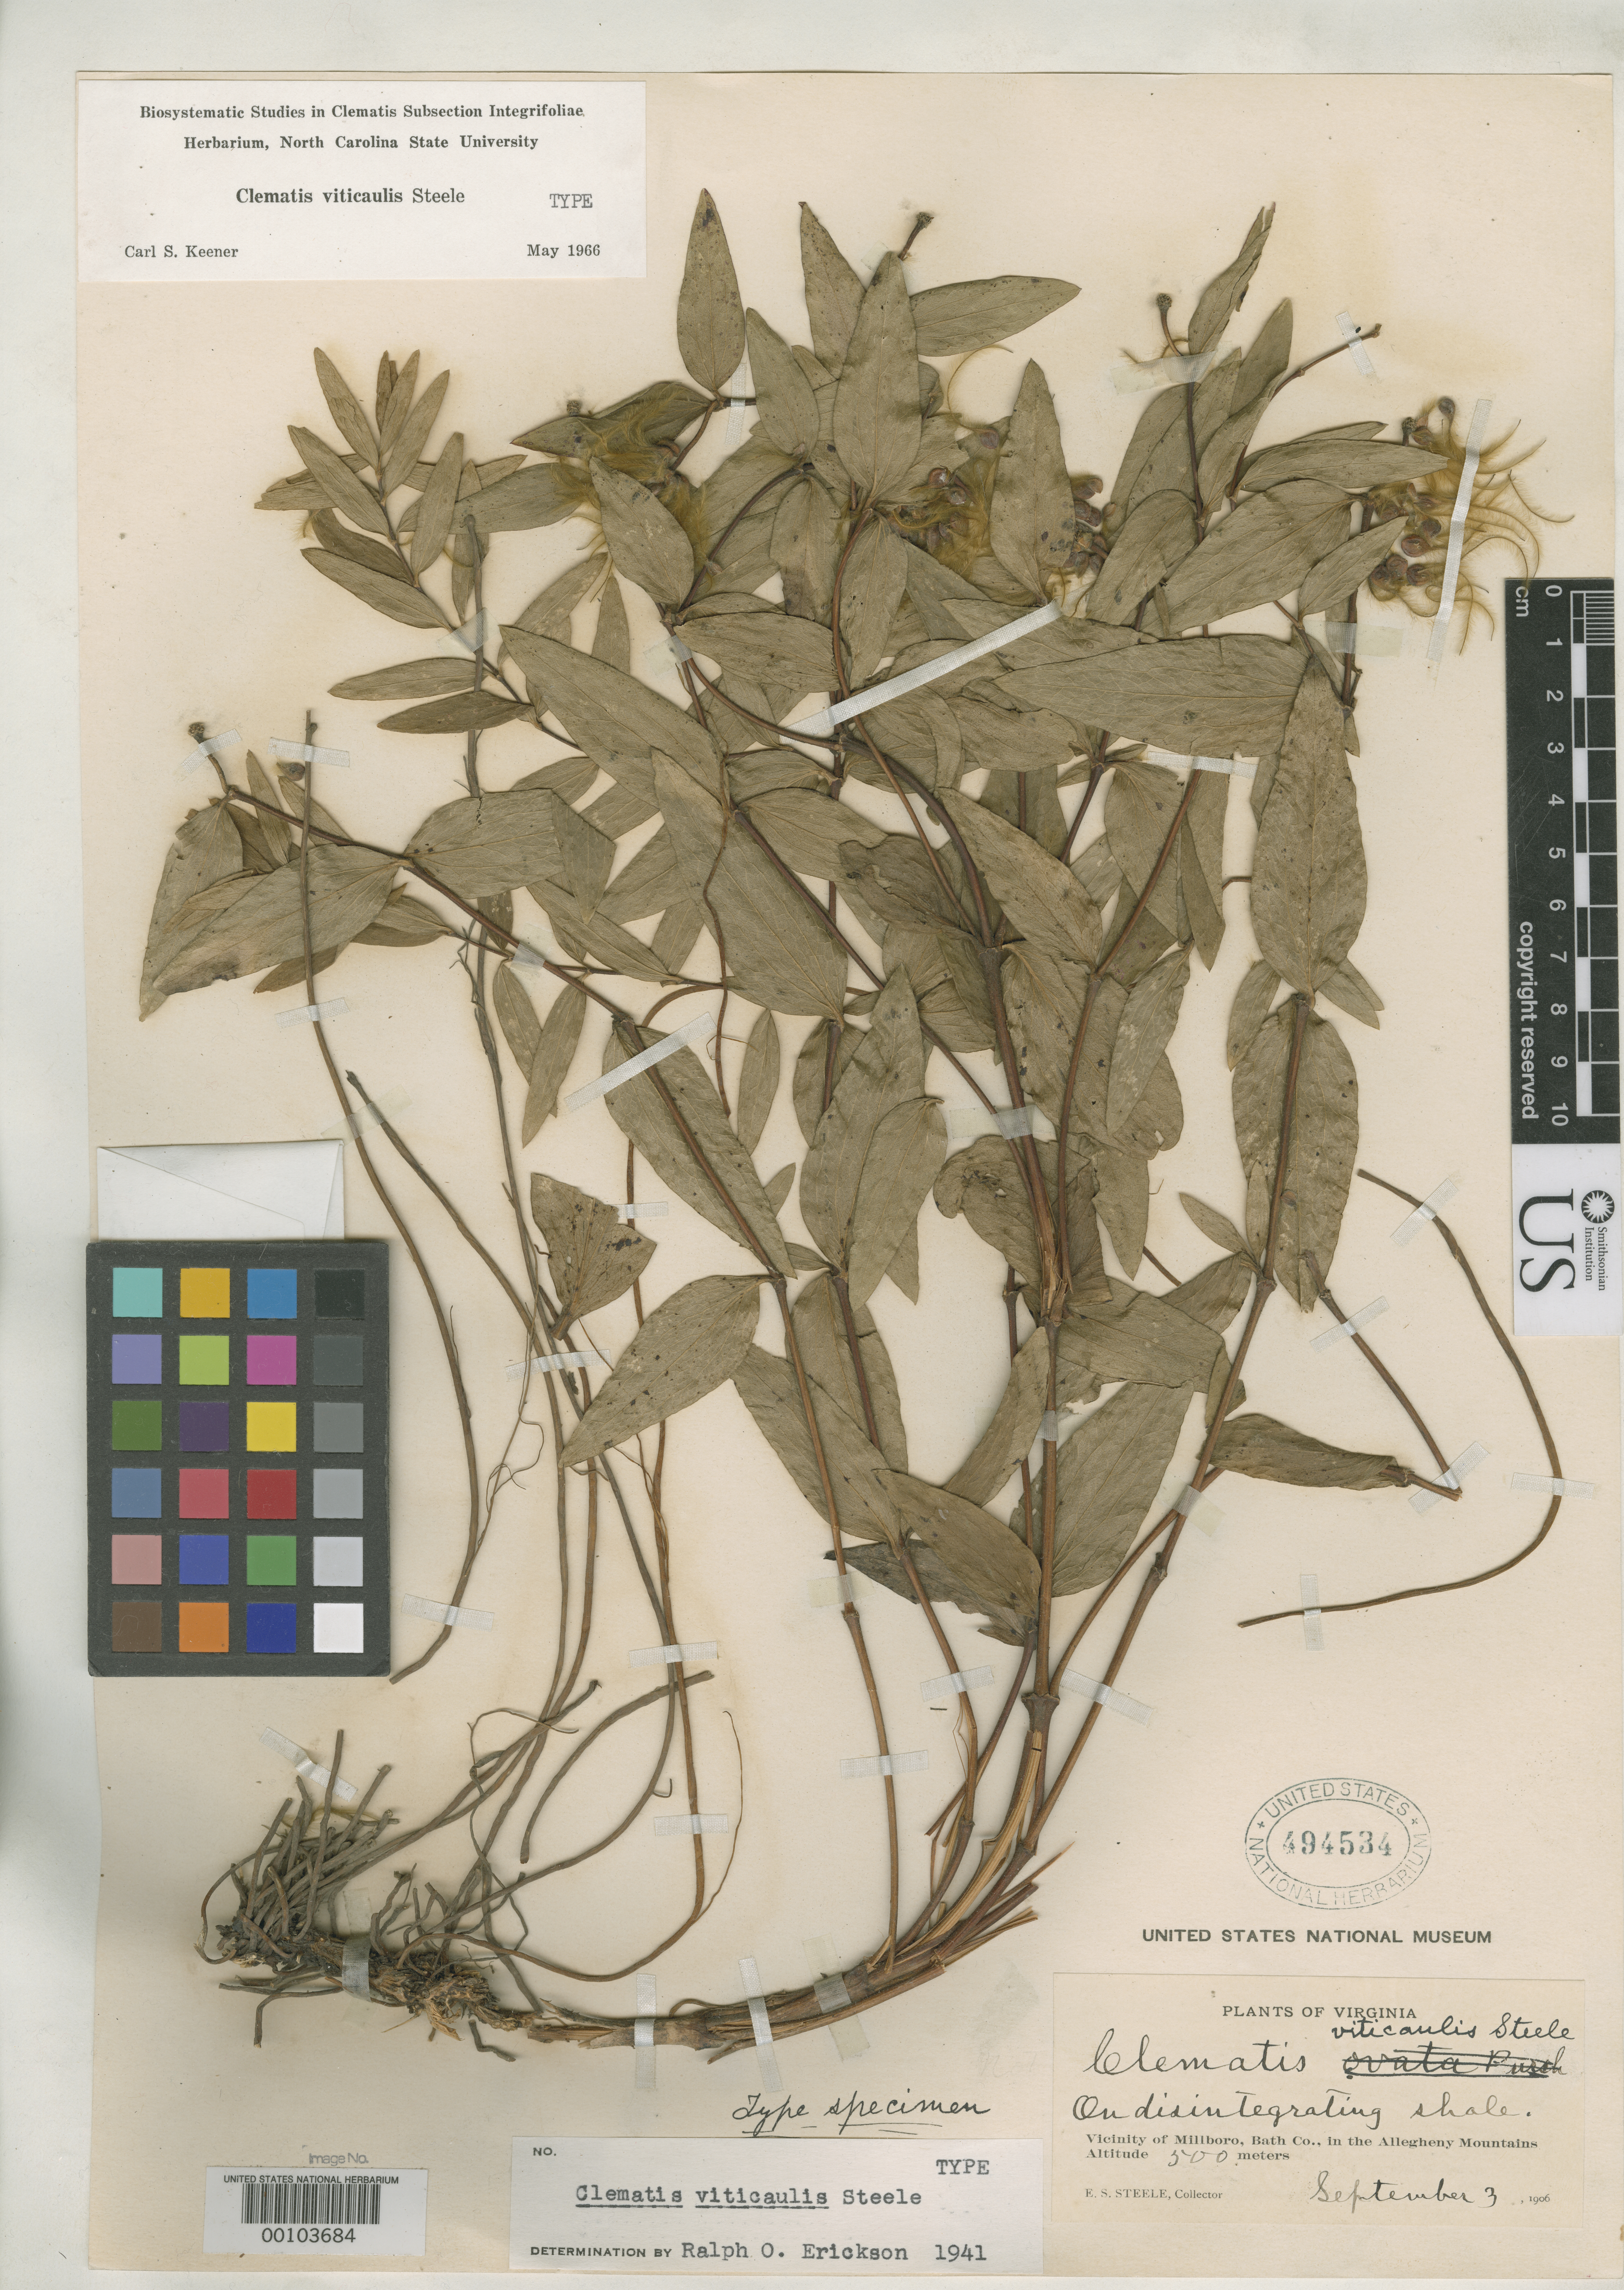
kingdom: Plantae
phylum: Tracheophyta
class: Magnoliopsida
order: Ranunculales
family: Ranunculaceae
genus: Clematis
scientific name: Clematis viticaulis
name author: E.S. Steele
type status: Holotype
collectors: E. Steele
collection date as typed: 03 Sep 1906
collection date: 1906-09-03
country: United States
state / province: Virginia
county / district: Bath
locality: Millboro.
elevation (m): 500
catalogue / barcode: US 494534